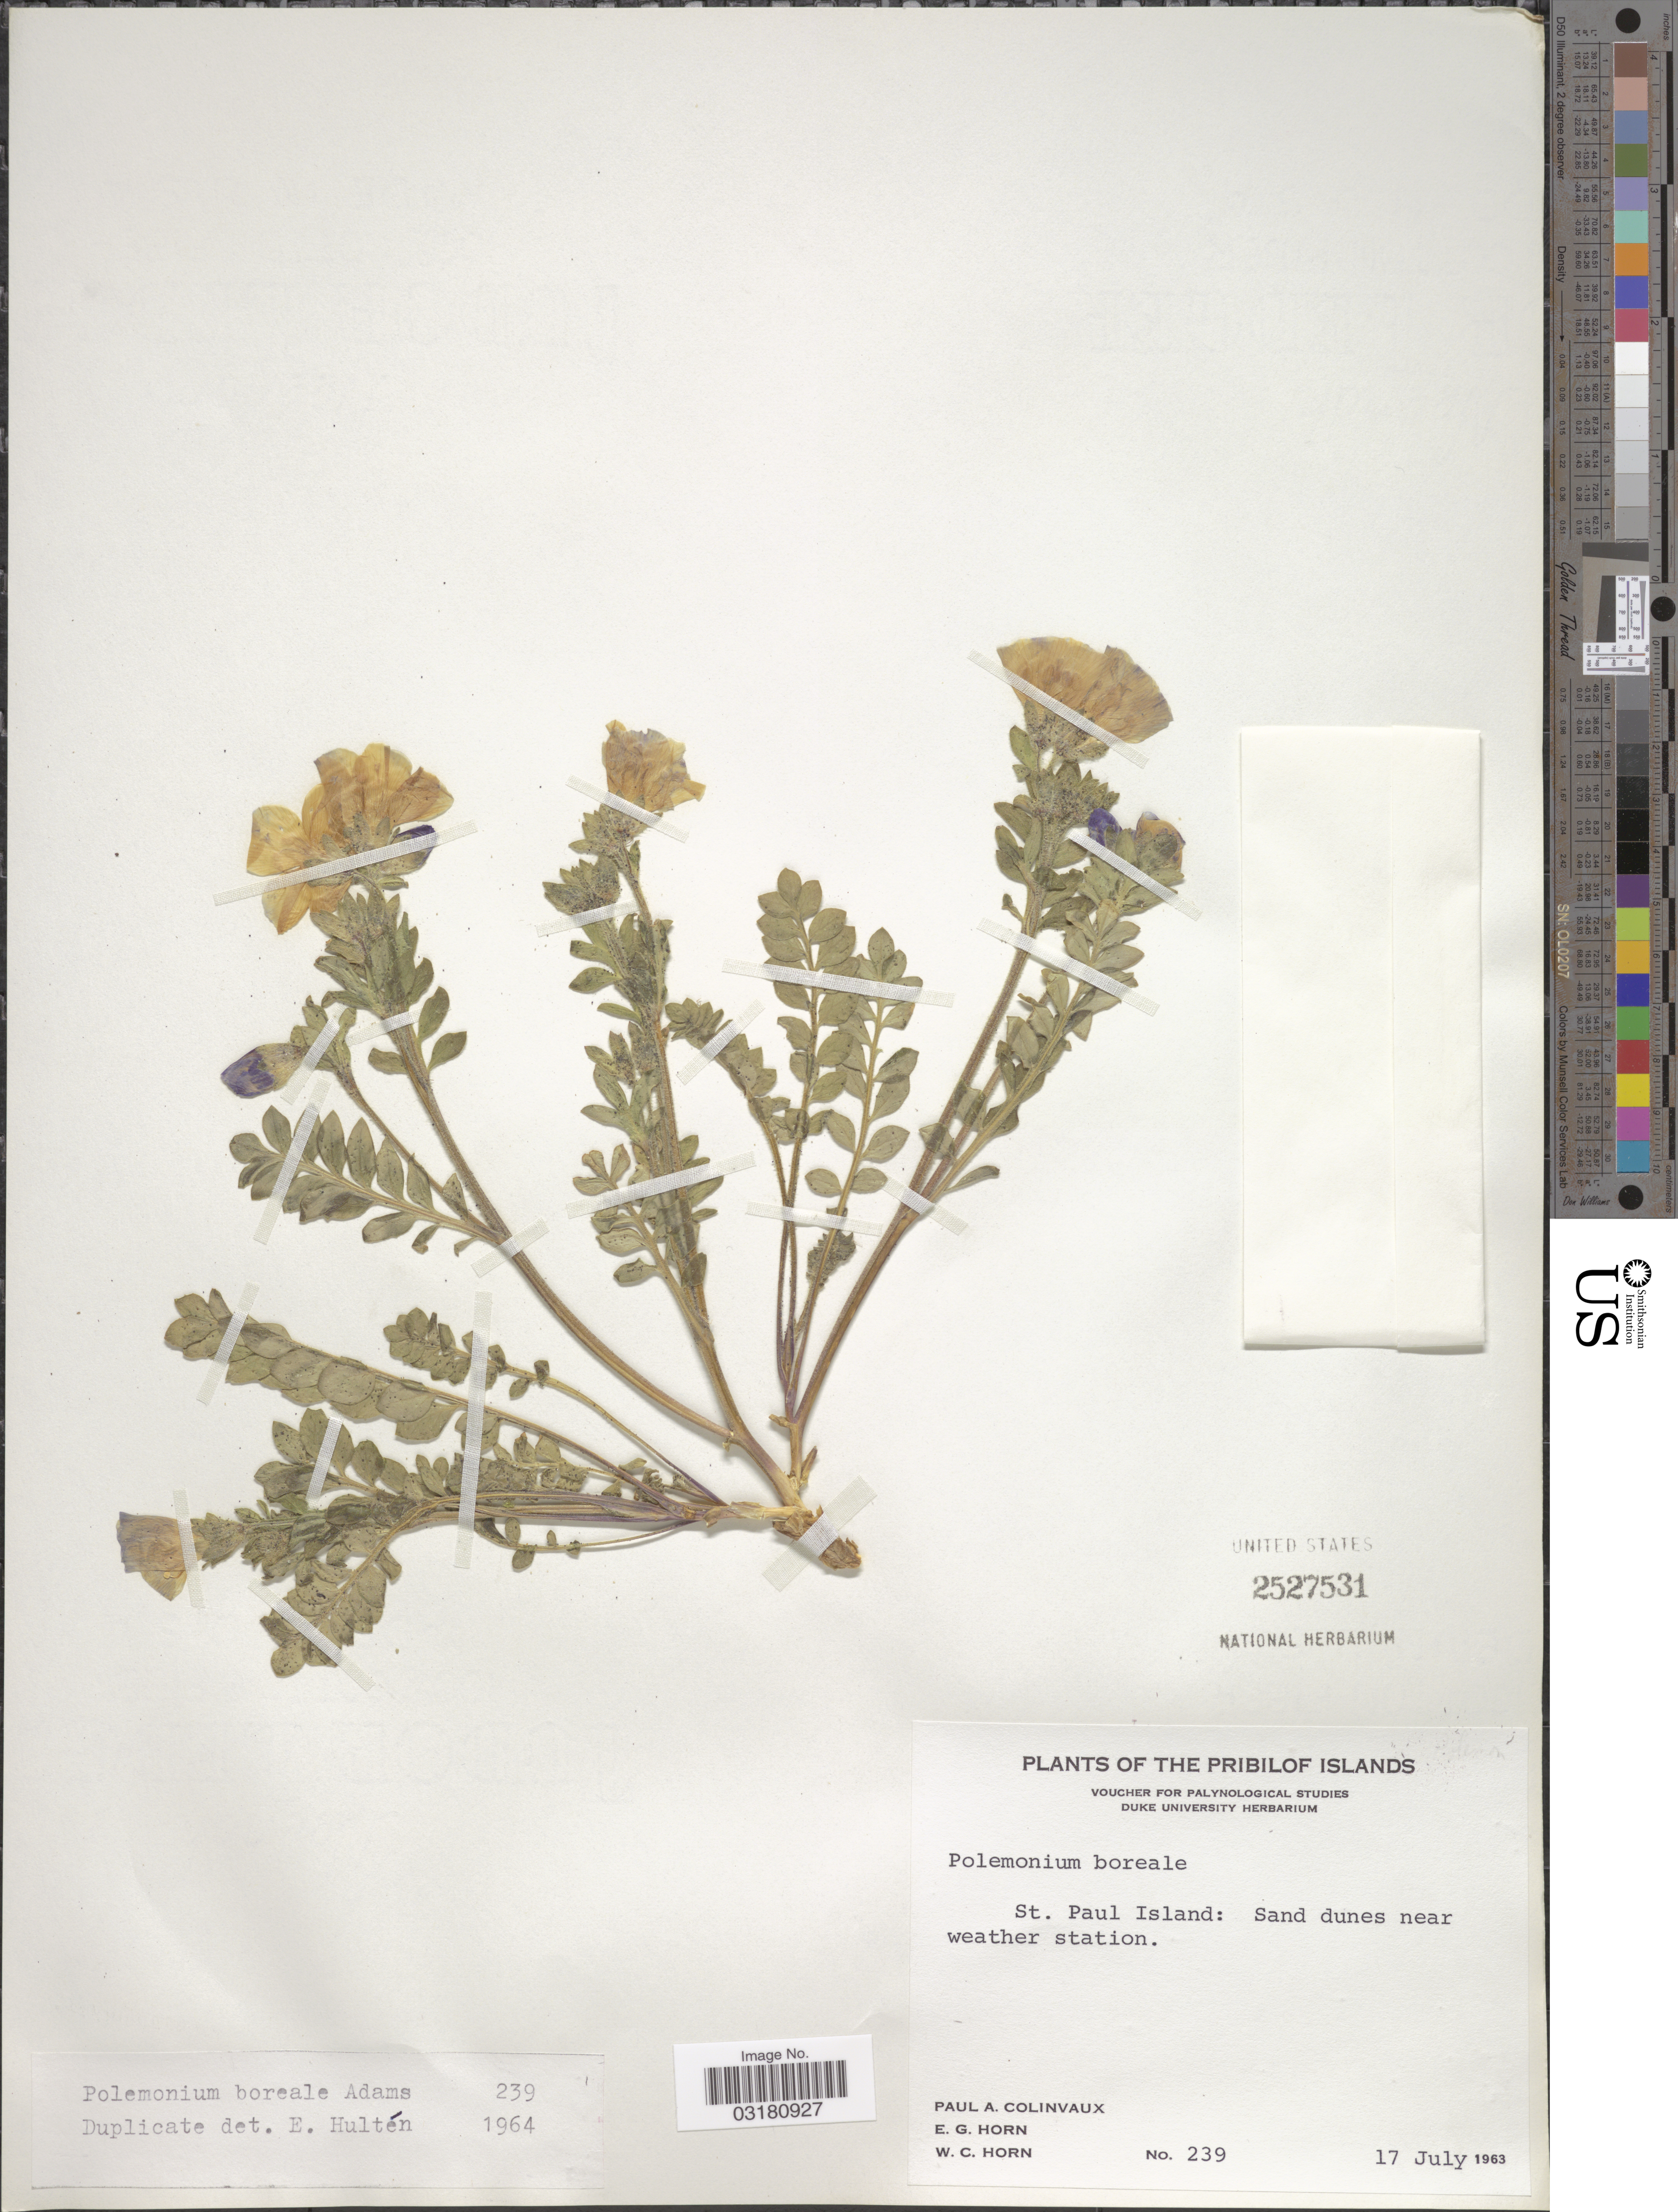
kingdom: Plantae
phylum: Tracheophyta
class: Magnoliopsida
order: Ericales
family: Polemoniaceae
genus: Polemonium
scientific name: Polemonium boreale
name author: Adams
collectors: P. Colinvaux, E. Horn & W. Horn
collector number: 239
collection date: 1963-07-17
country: United States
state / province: Alaska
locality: The Pribilof Islands. St. Paul Island: Sand dunes near weather station.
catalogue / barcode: US 2527531